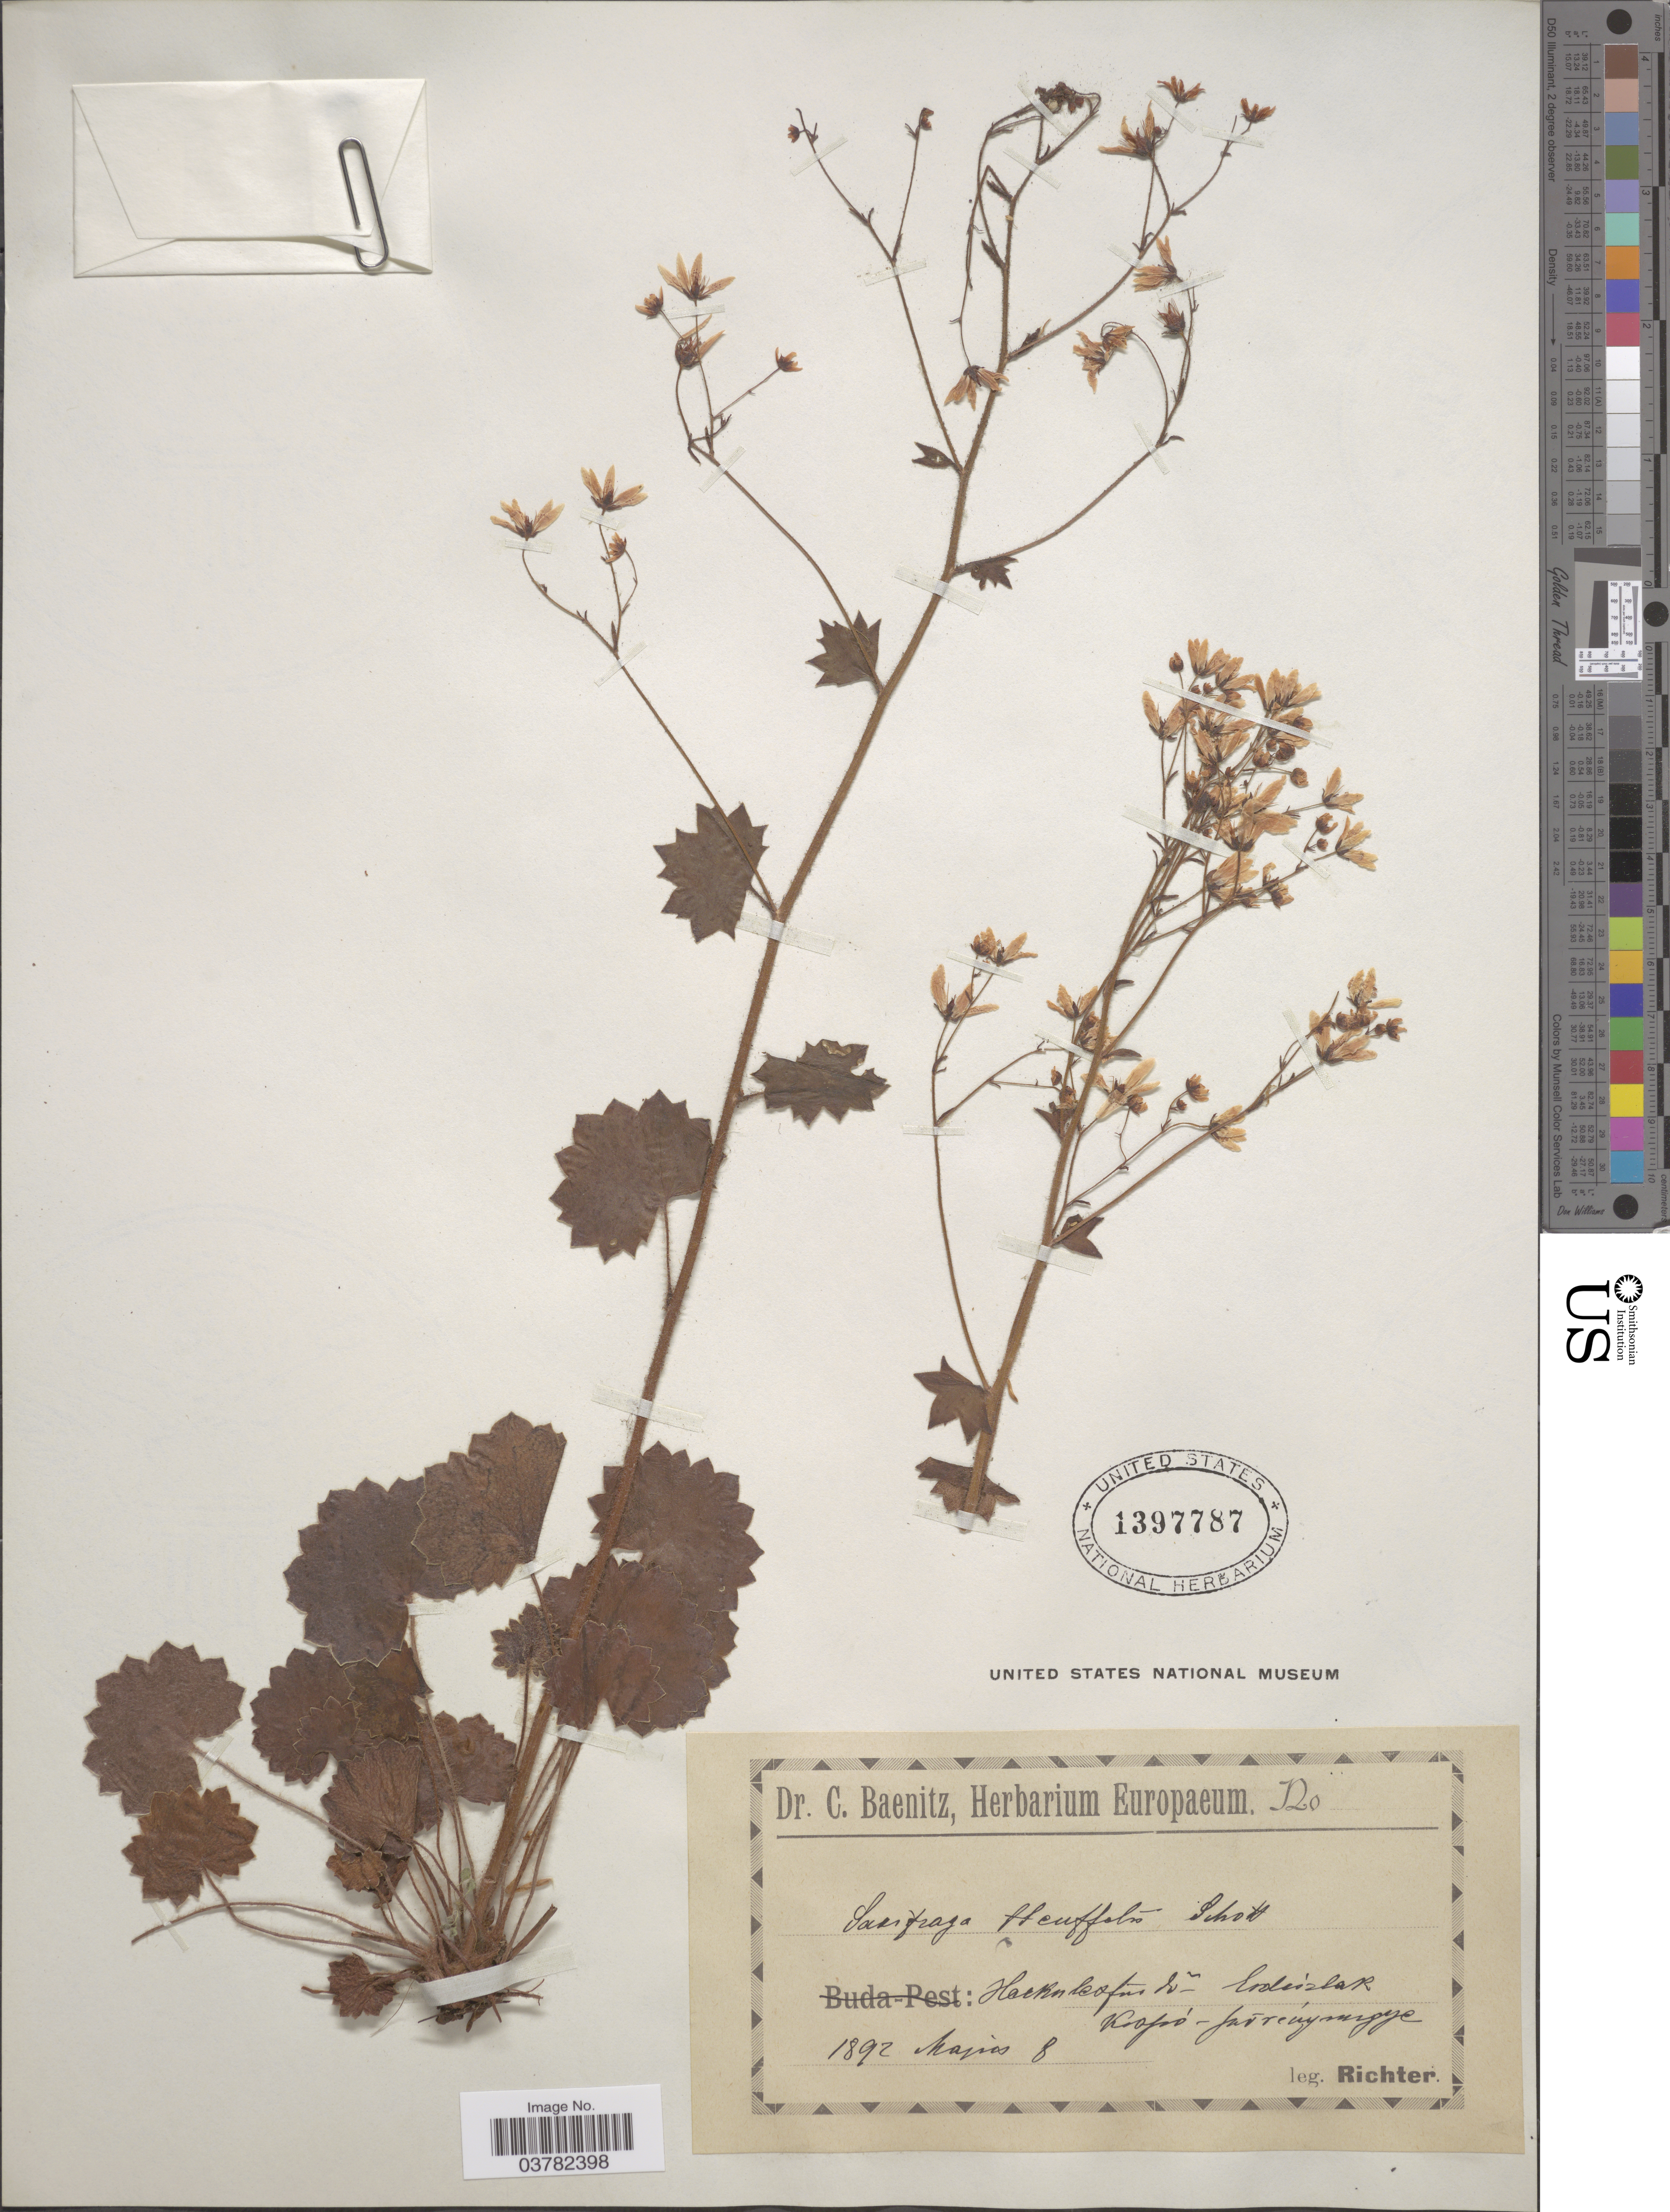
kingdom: Plantae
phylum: Tracheophyta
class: Magnoliopsida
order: Saxifragales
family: Saxifragaceae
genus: Saxifraga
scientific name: Saxifraga heuffelii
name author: Schott et al.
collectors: -- Richter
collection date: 1892-05-08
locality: [illegible text].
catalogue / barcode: US 1397787